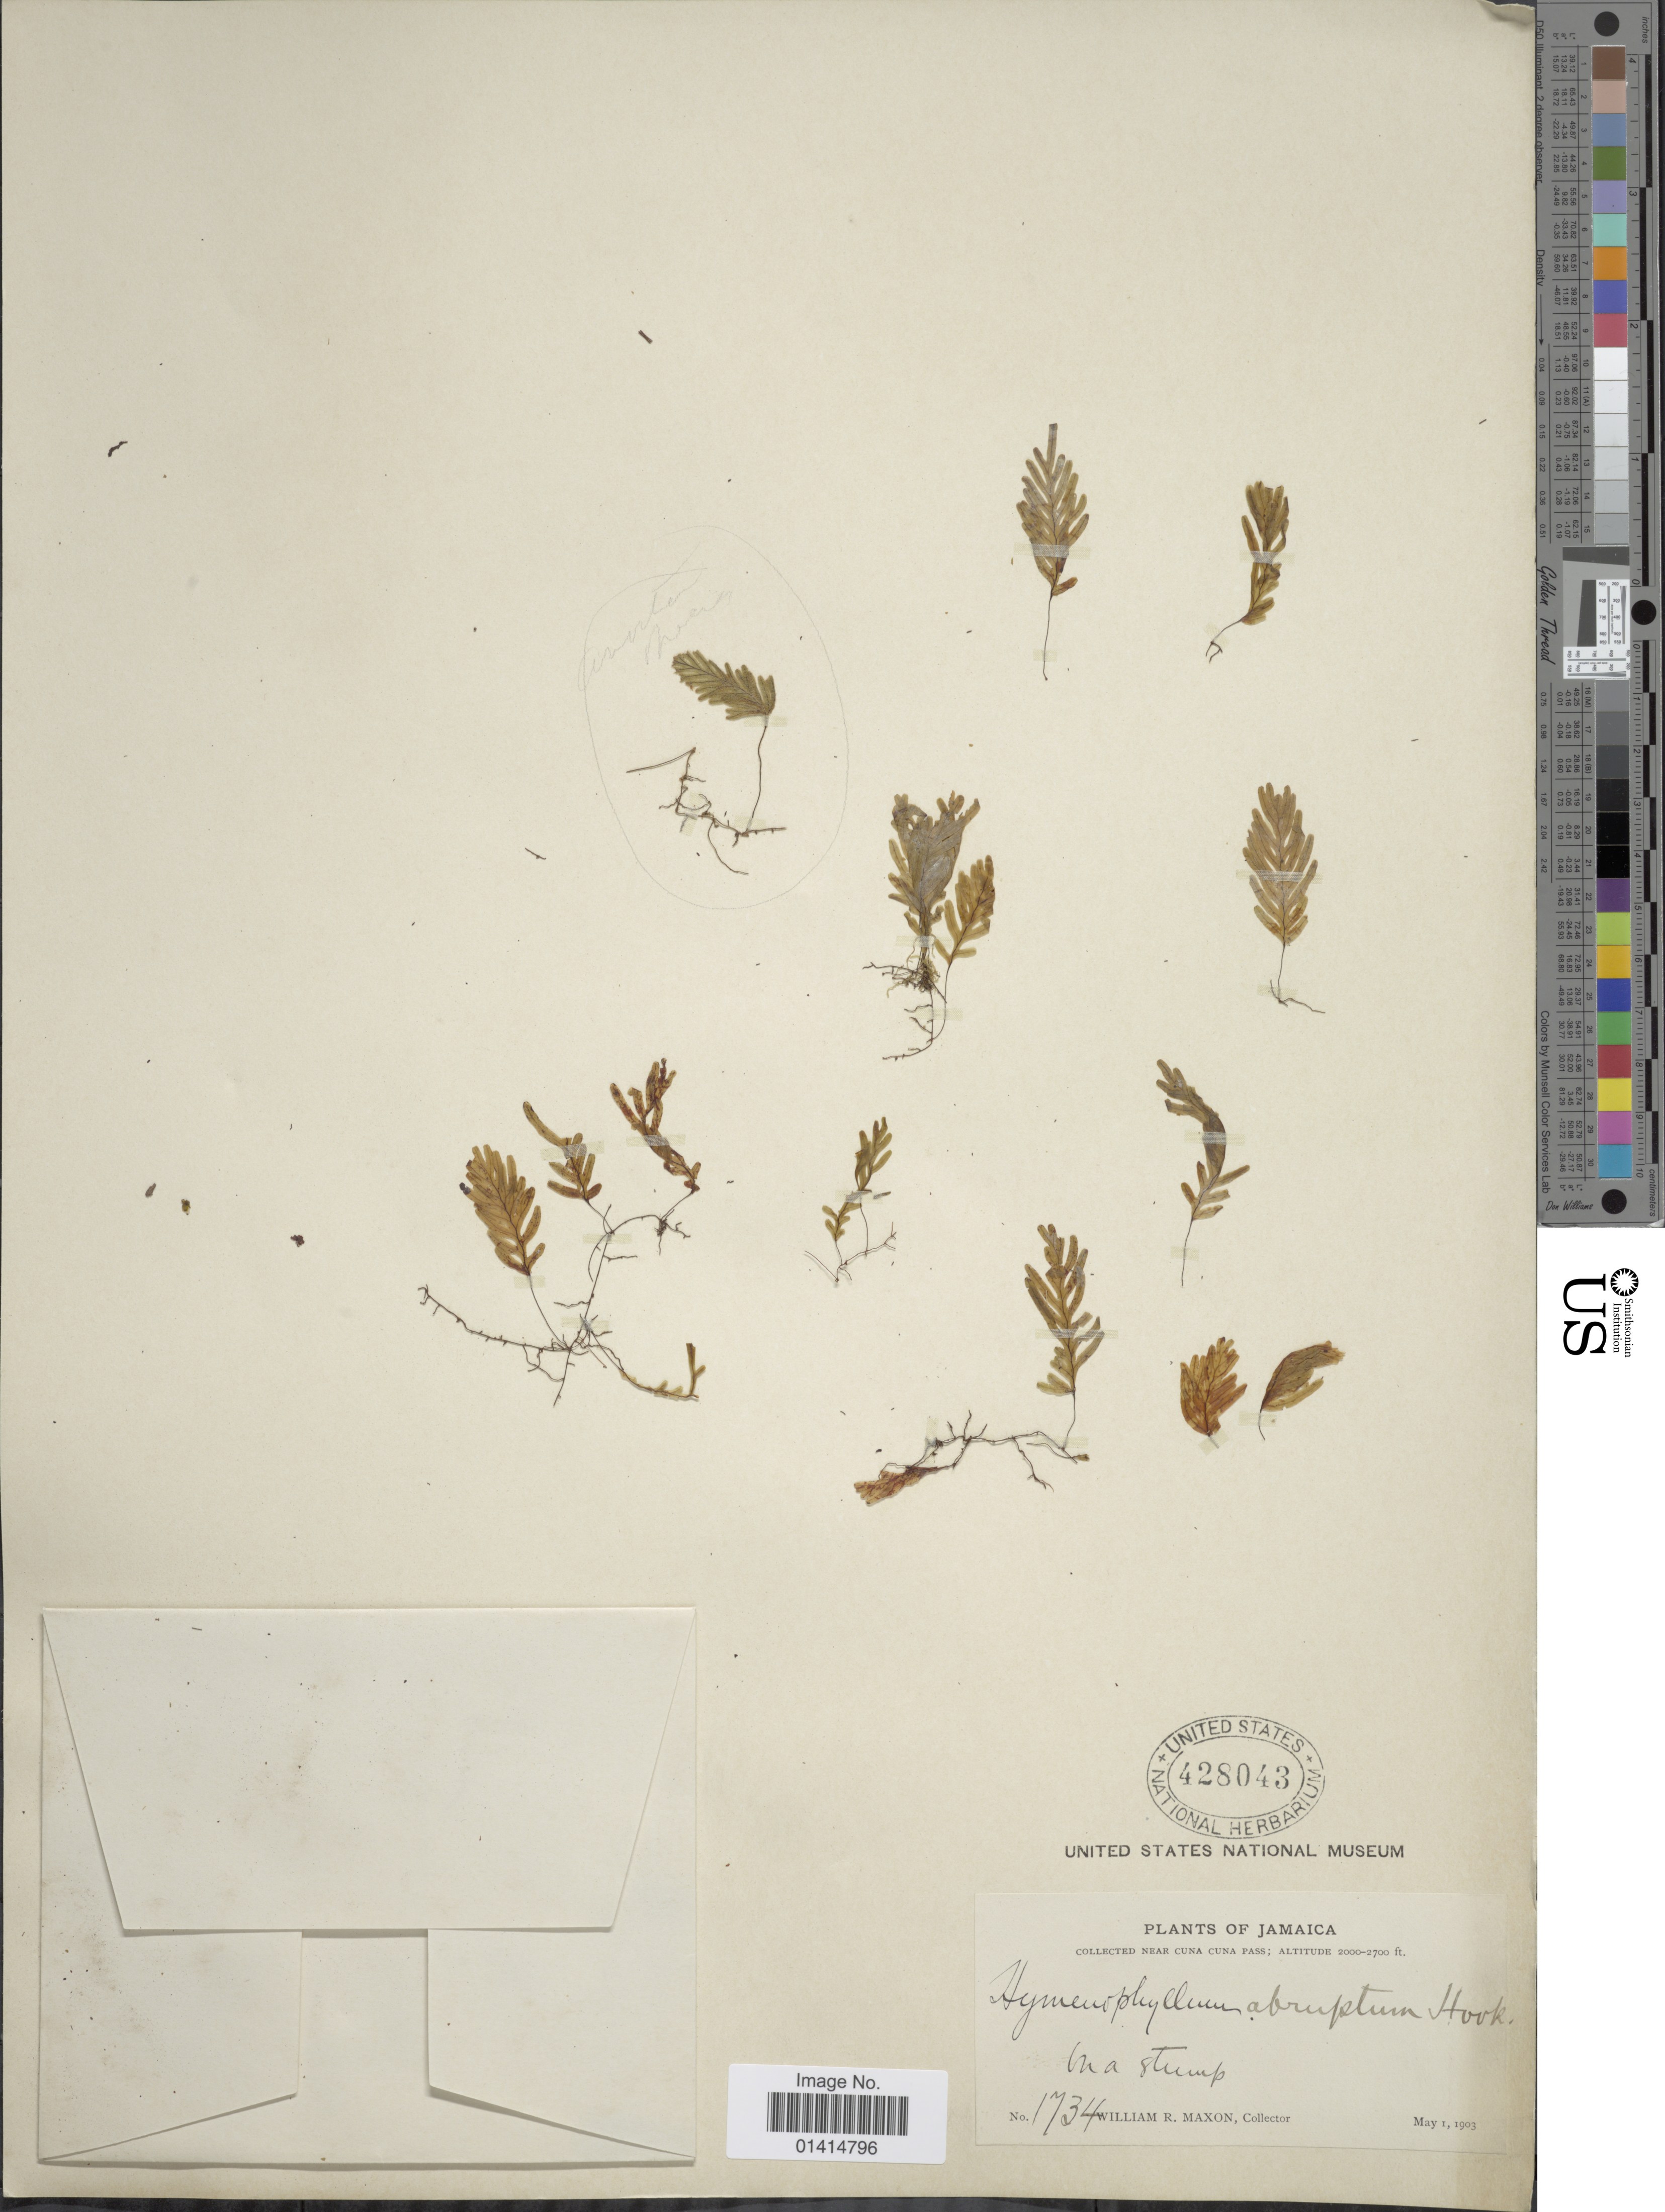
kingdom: Plantae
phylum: Tracheophyta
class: Polypodiopsida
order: Hymenophyllales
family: Hymenophyllaceae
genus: Hymenophyllum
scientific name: Hymenophyllum abruptum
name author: Hook.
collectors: W. R. Maxon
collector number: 1734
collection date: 1903-05-01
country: Jamaica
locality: Near Cuna Cuna Pass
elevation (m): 610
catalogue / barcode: US 428043